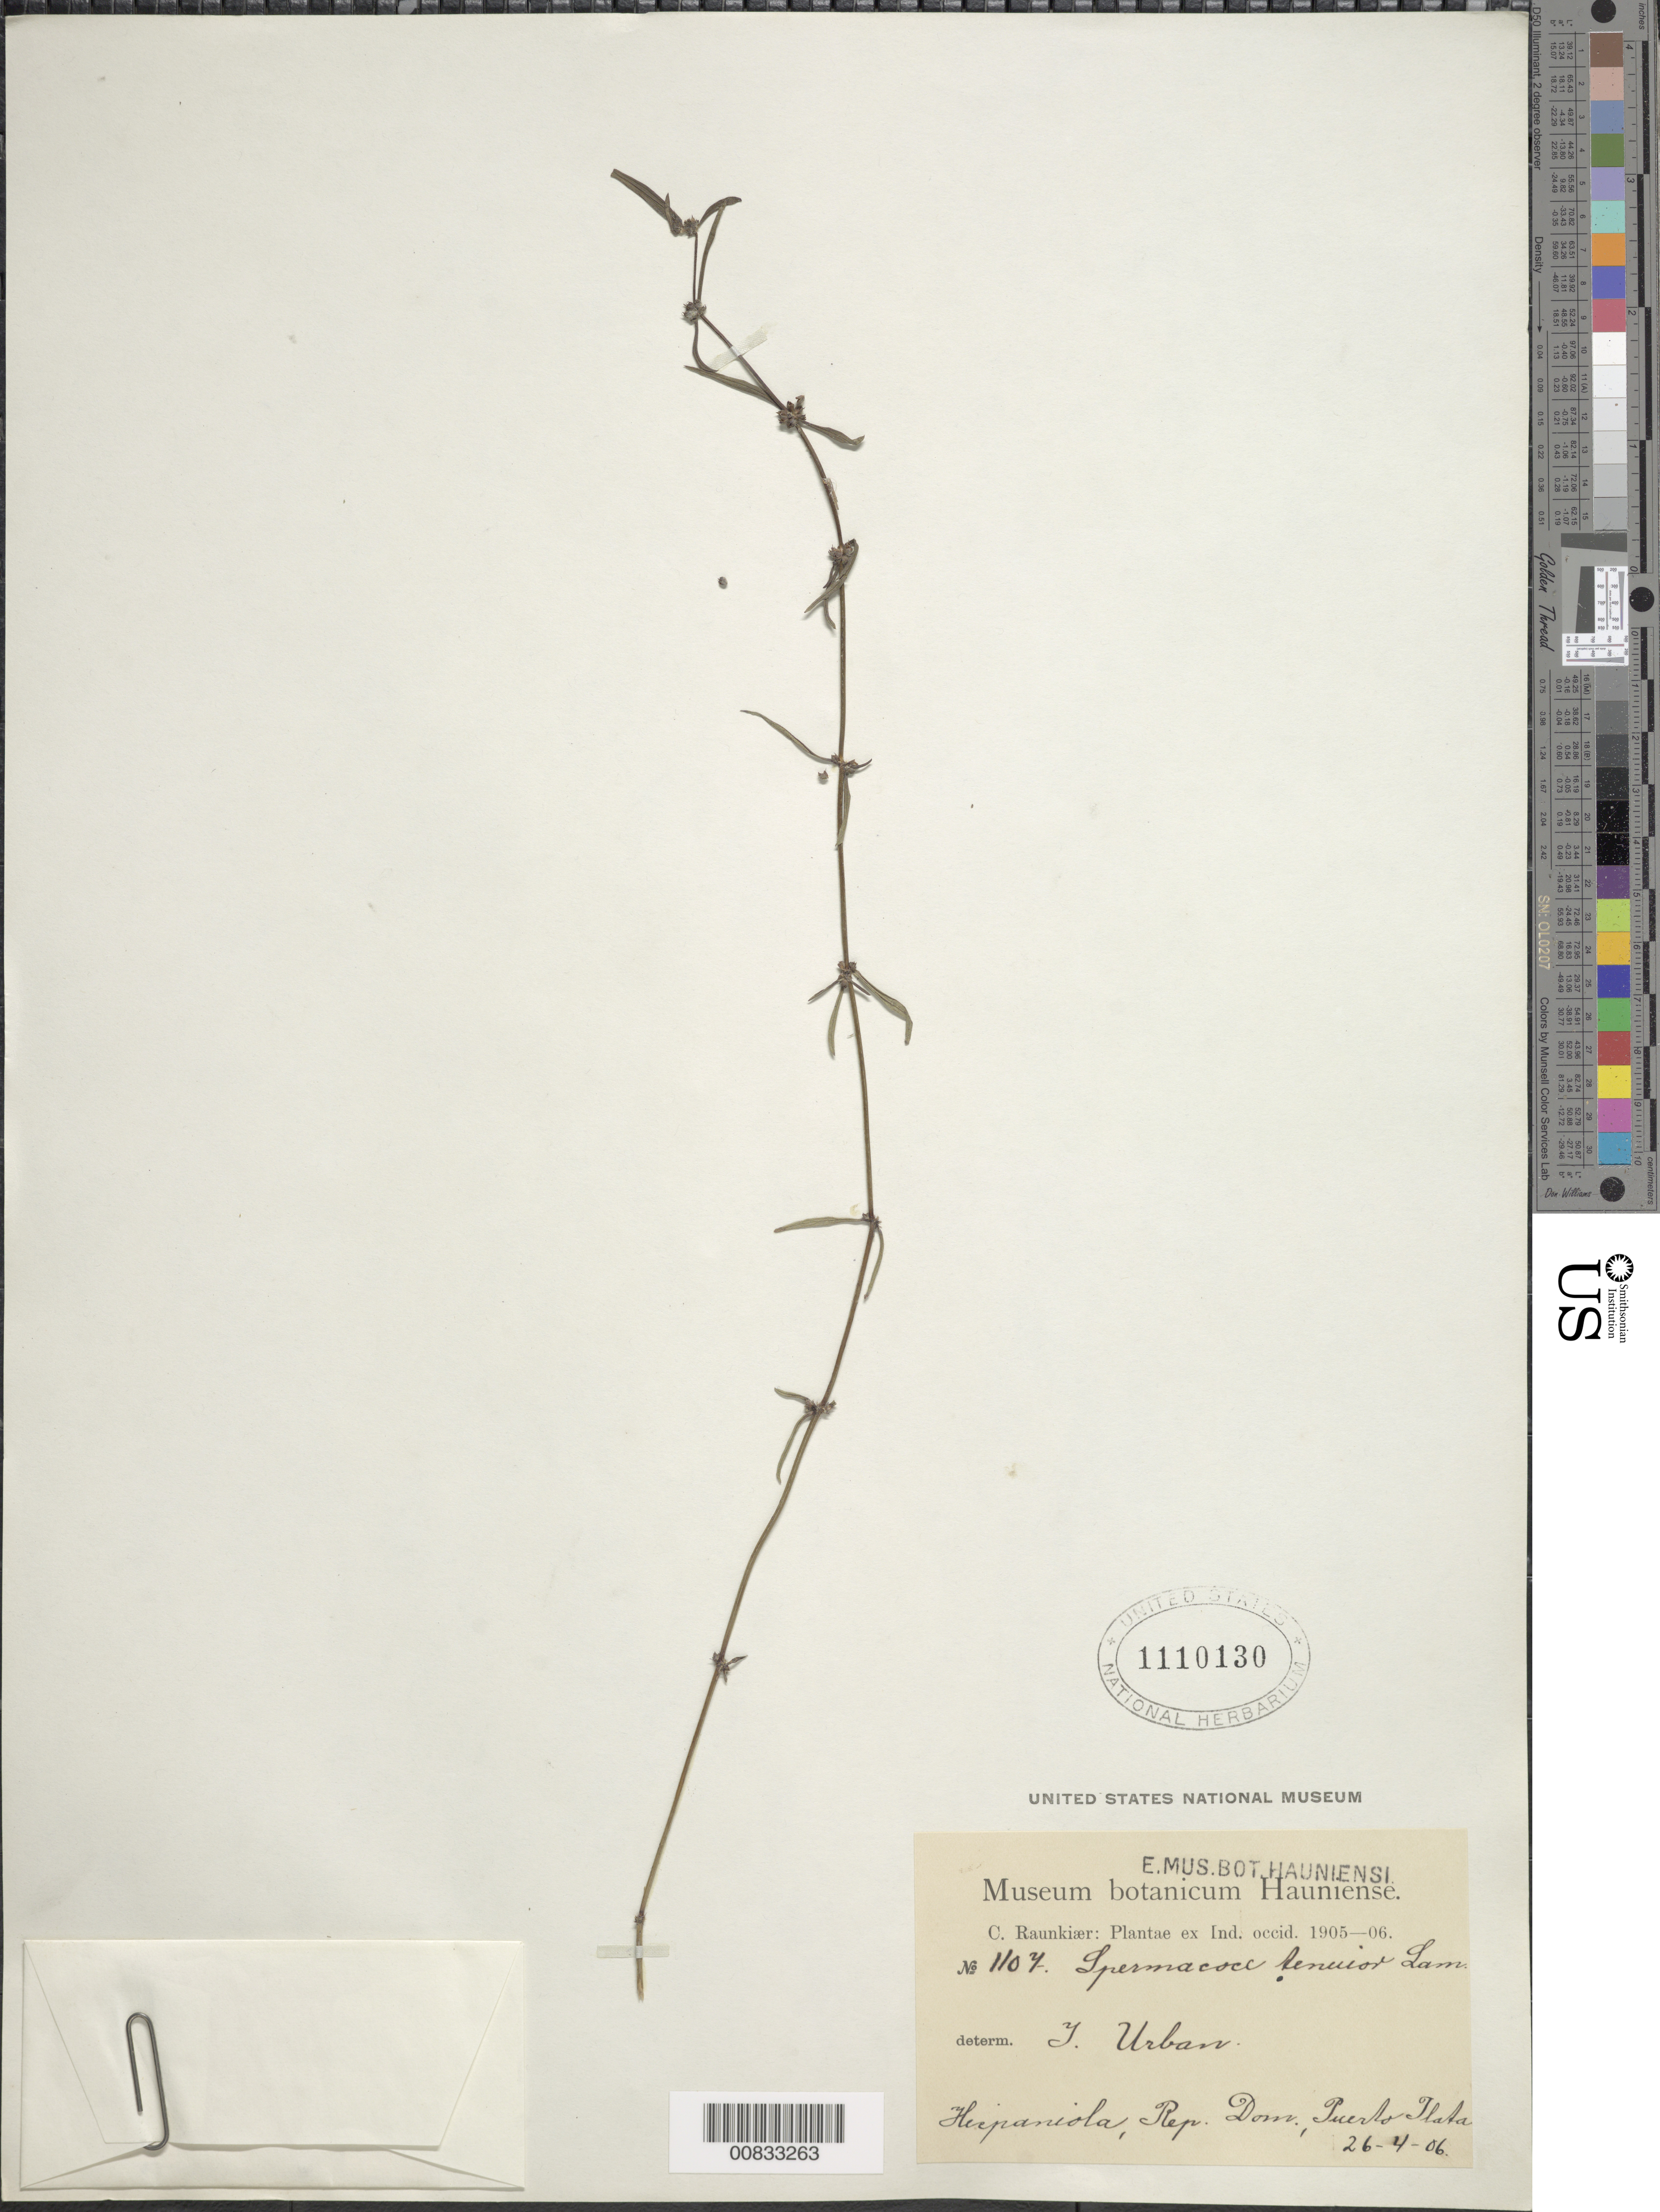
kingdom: Plantae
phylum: Tracheophyta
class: Magnoliopsida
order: Gentianales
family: Rubiaceae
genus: Spermacoce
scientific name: Spermacoce tenuior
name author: L.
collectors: C. C. Raunkiaer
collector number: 1107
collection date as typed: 26 Apr 1906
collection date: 1906-04-26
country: Dominican Republic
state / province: Puerto Plata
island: Hispaniola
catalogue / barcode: US 1110130